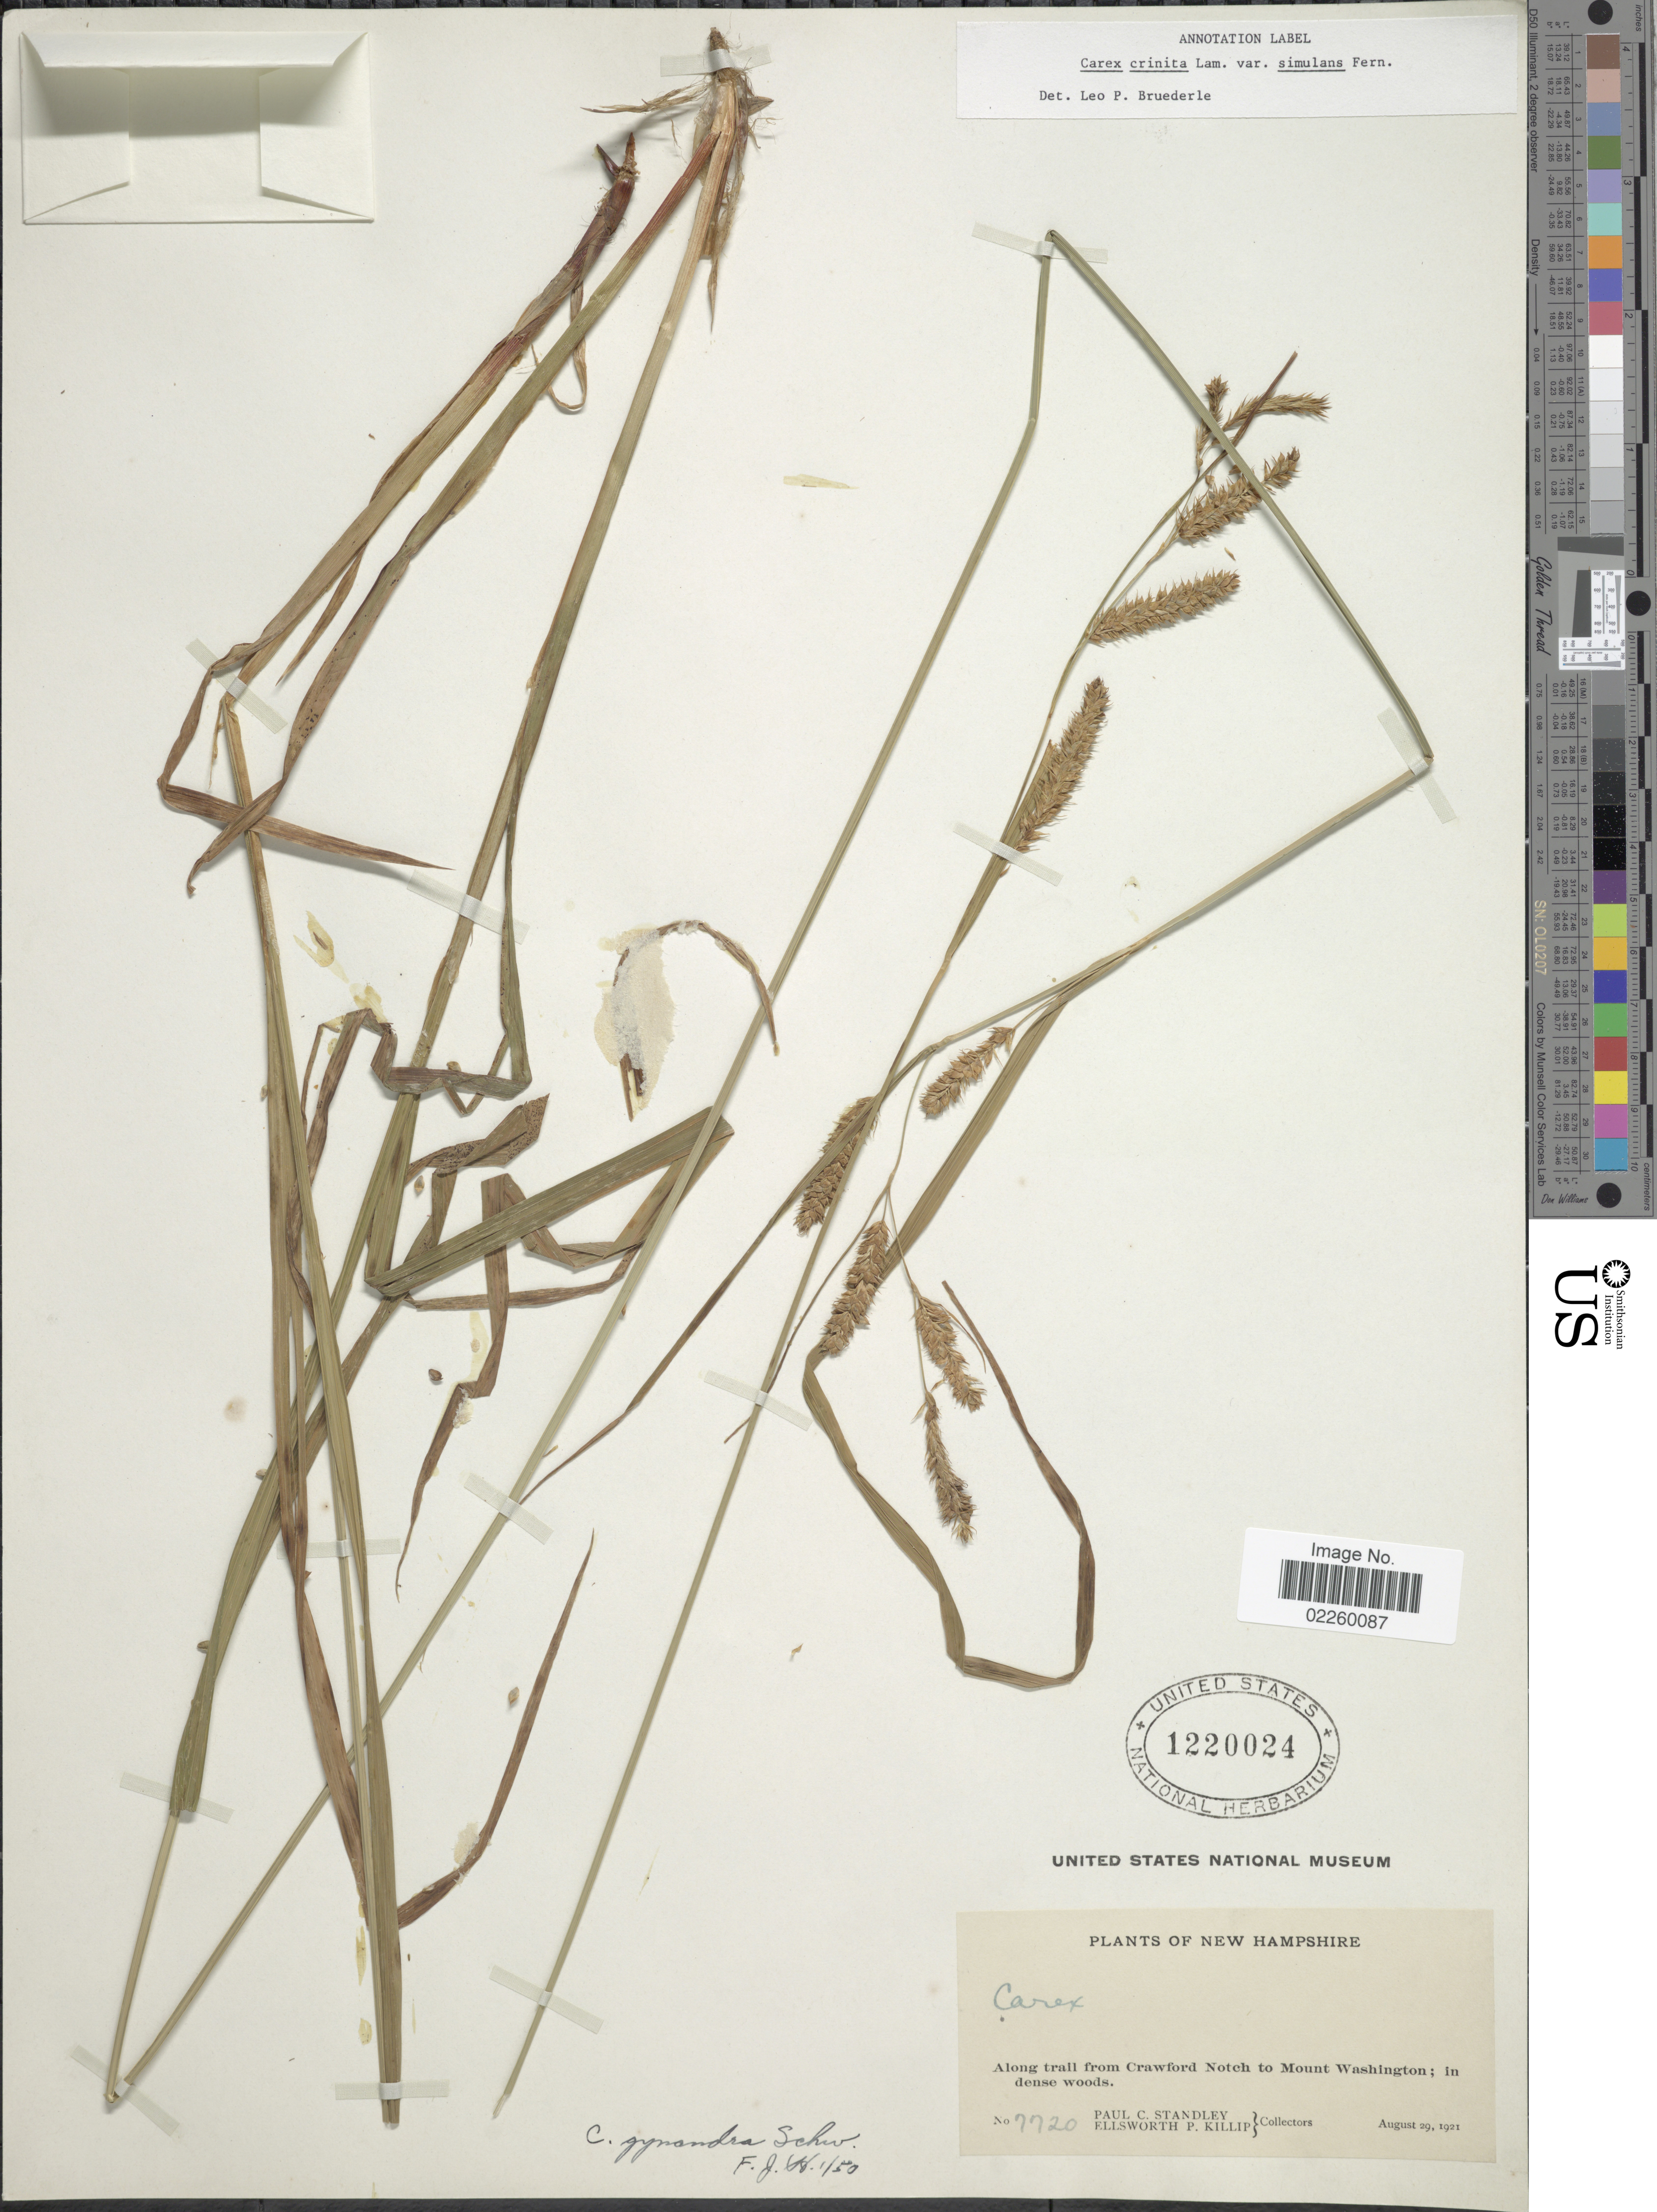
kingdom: Plantae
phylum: Tracheophyta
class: Liliopsida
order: Poales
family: Cyperaceae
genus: Carex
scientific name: Carex crinita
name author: Lam.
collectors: P. C. Standley & E. P. Killip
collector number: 7720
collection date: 1921-08-29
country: United States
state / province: New Hampshire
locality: Along trail from Crawford Notch to Mount Washington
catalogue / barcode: US 1220024